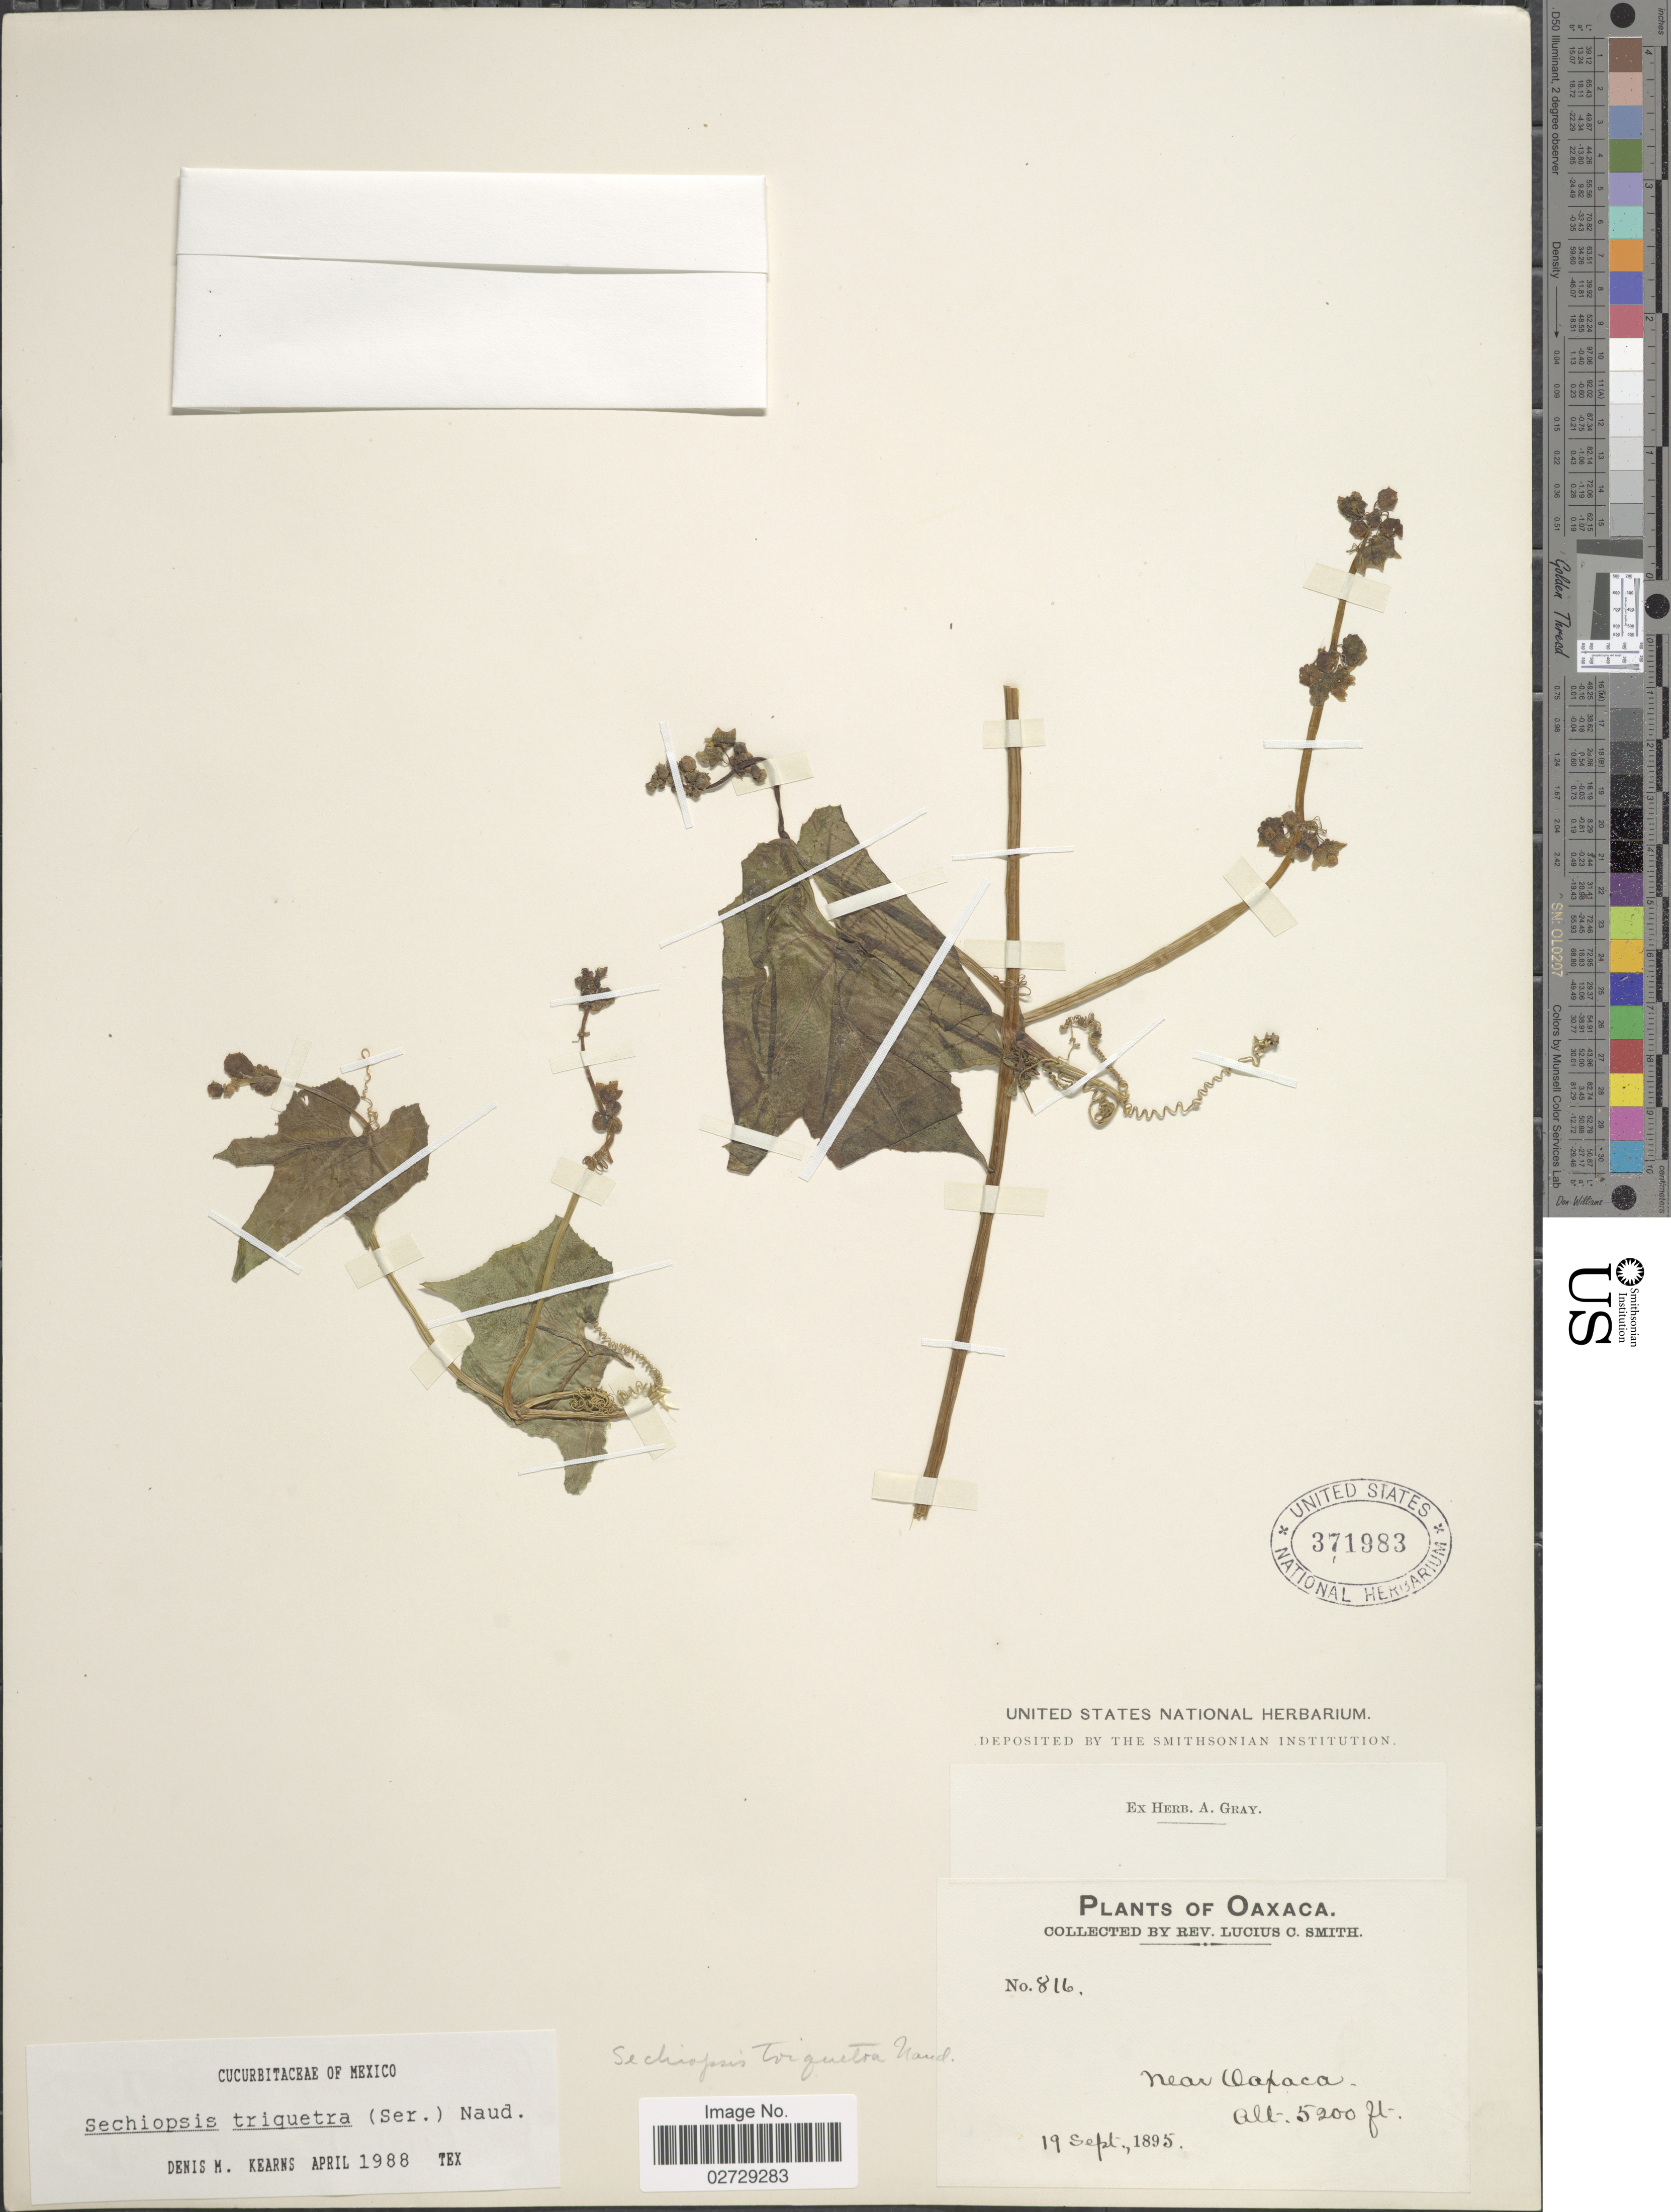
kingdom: Plantae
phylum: Tracheophyta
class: Magnoliopsida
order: Cucurbitales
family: Cucurbitaceae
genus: Sechiopsis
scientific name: Sechiopsis triquetra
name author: (Moc. & Sessé ex Ser.) Naudin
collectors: L. C. Smith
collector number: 816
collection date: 1895-09-19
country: Mexico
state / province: Oaxaca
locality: Near Oaxaca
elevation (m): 1585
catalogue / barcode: US 371983